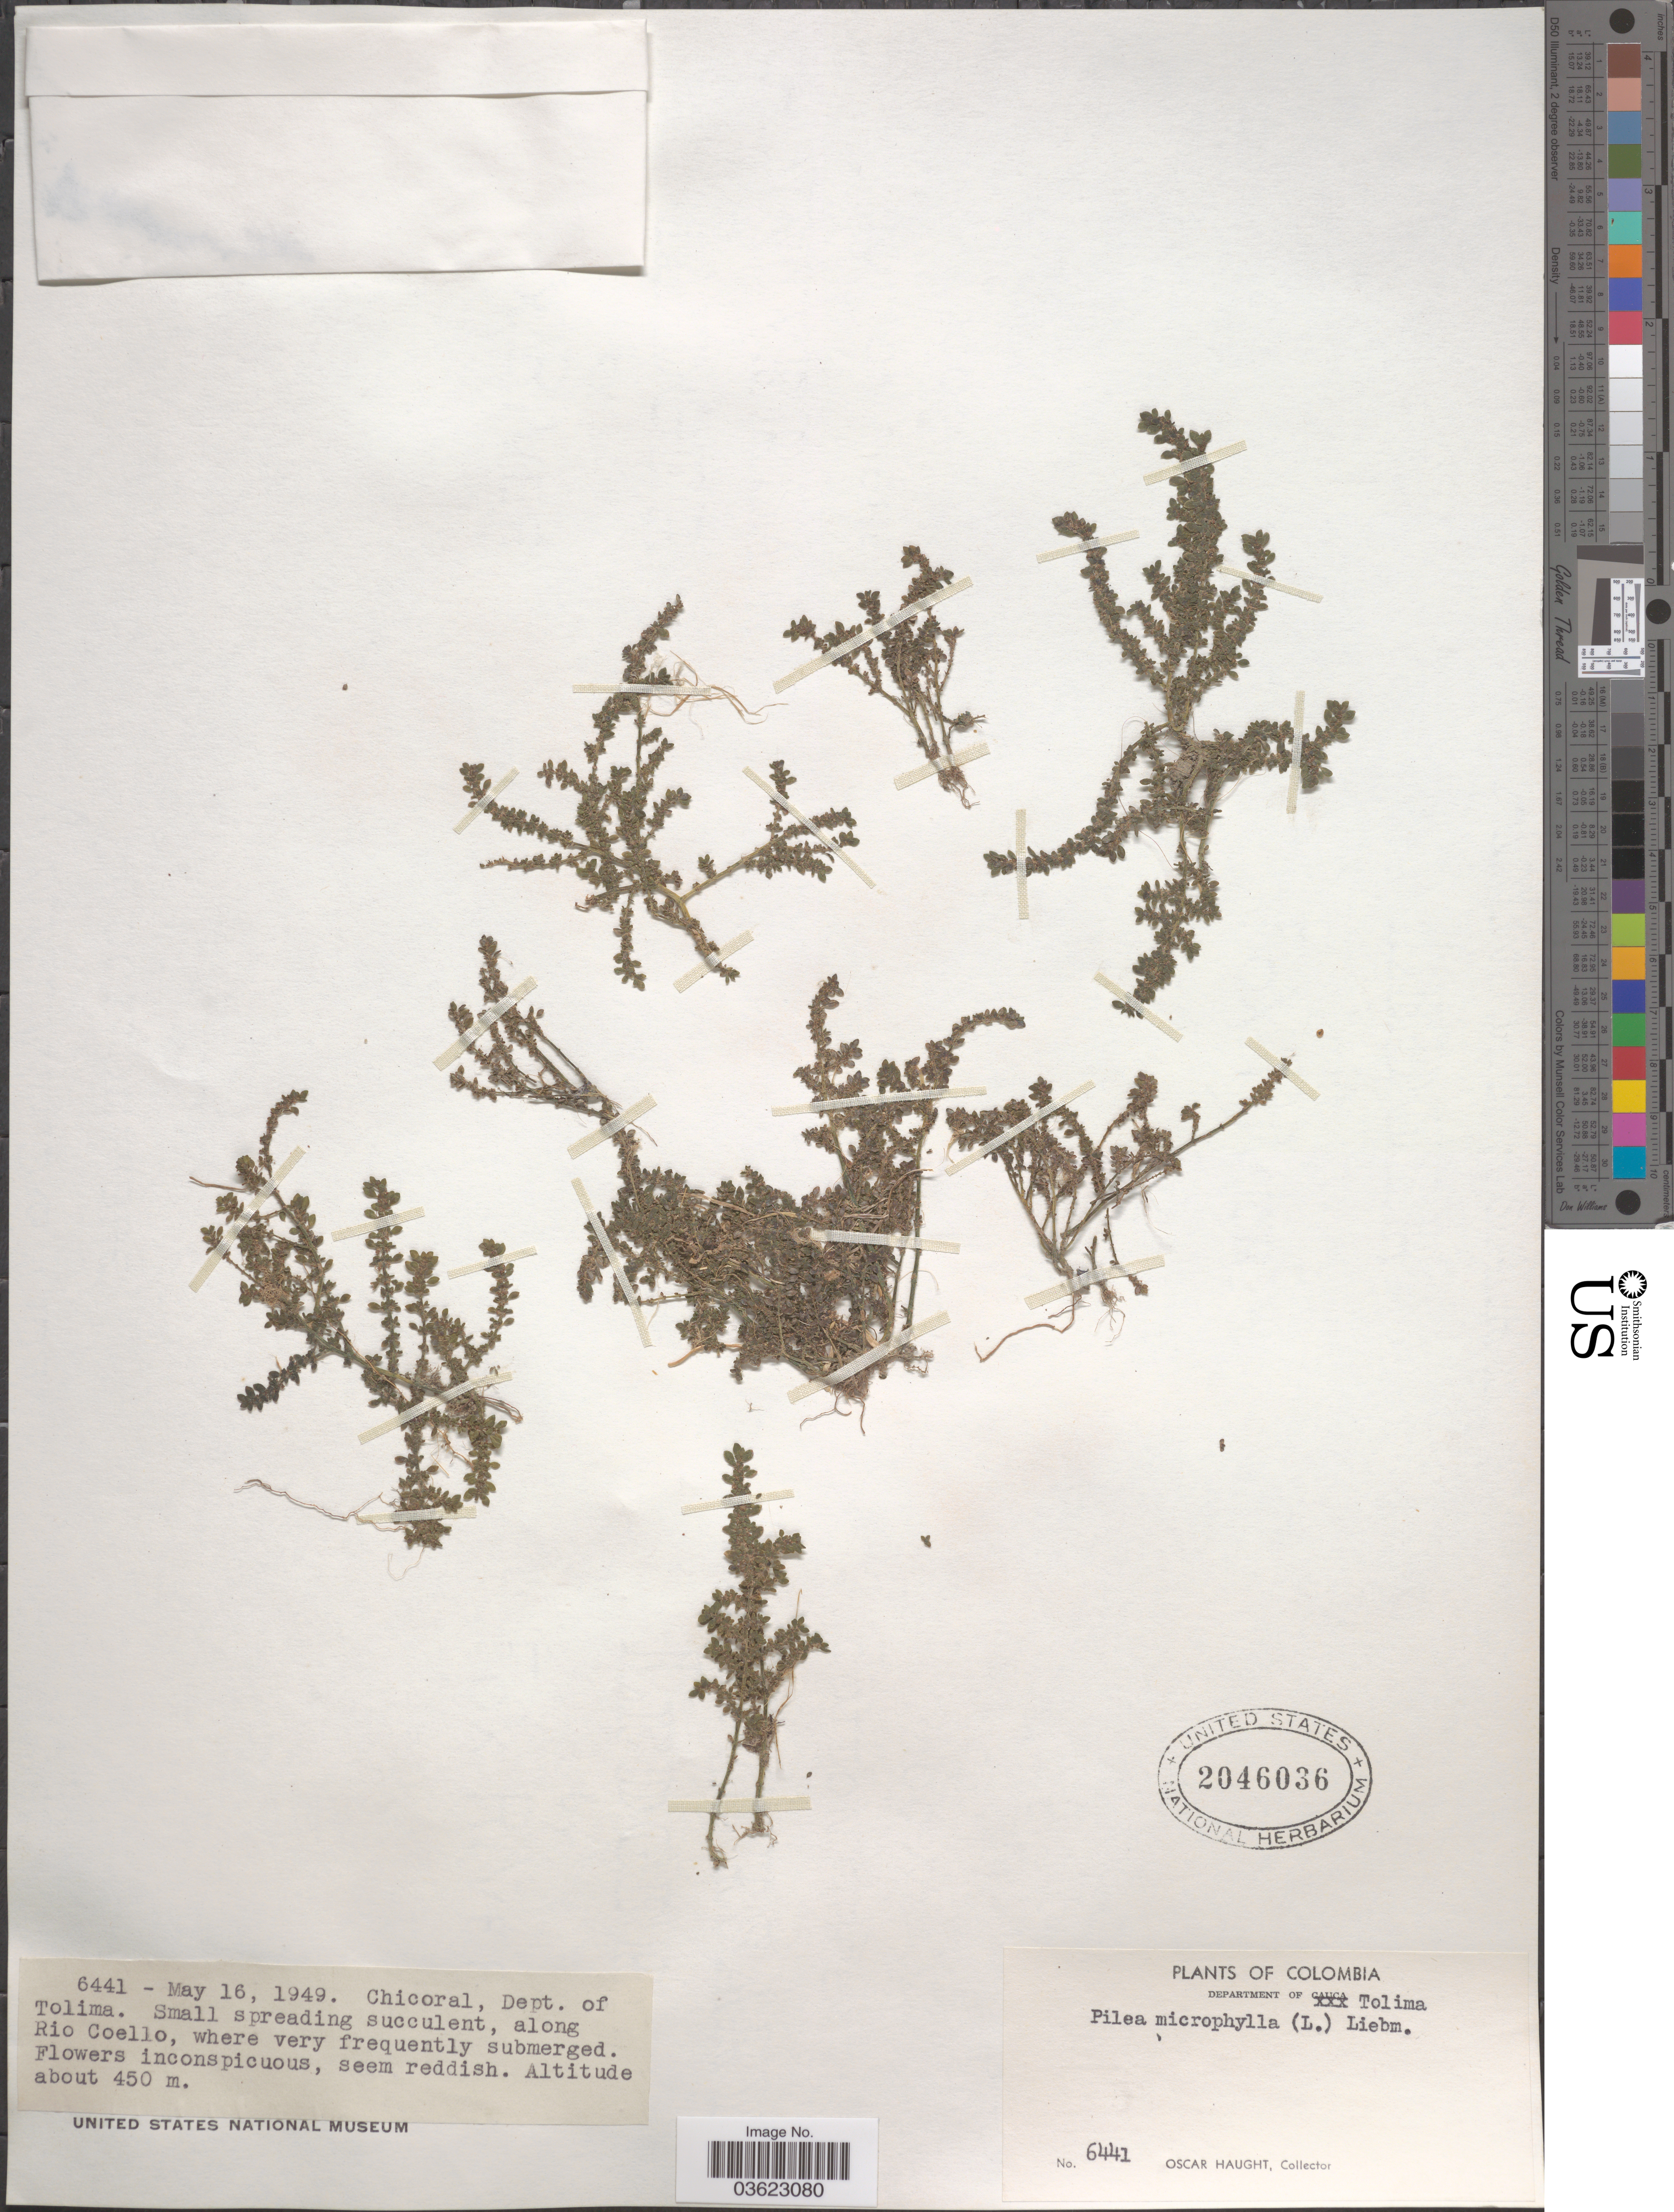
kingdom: Plantae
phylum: Tracheophyta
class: Magnoliopsida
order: Rosales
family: Urticaceae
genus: Pilea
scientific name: Pilea microphylla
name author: (L.) Liebm.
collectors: O. L. Haught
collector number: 6441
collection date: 1949-05-16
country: Colombia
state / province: Tolima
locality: Chicoral, Dept. of Tolima. Along Rio Coello.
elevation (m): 450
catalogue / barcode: US 2046036